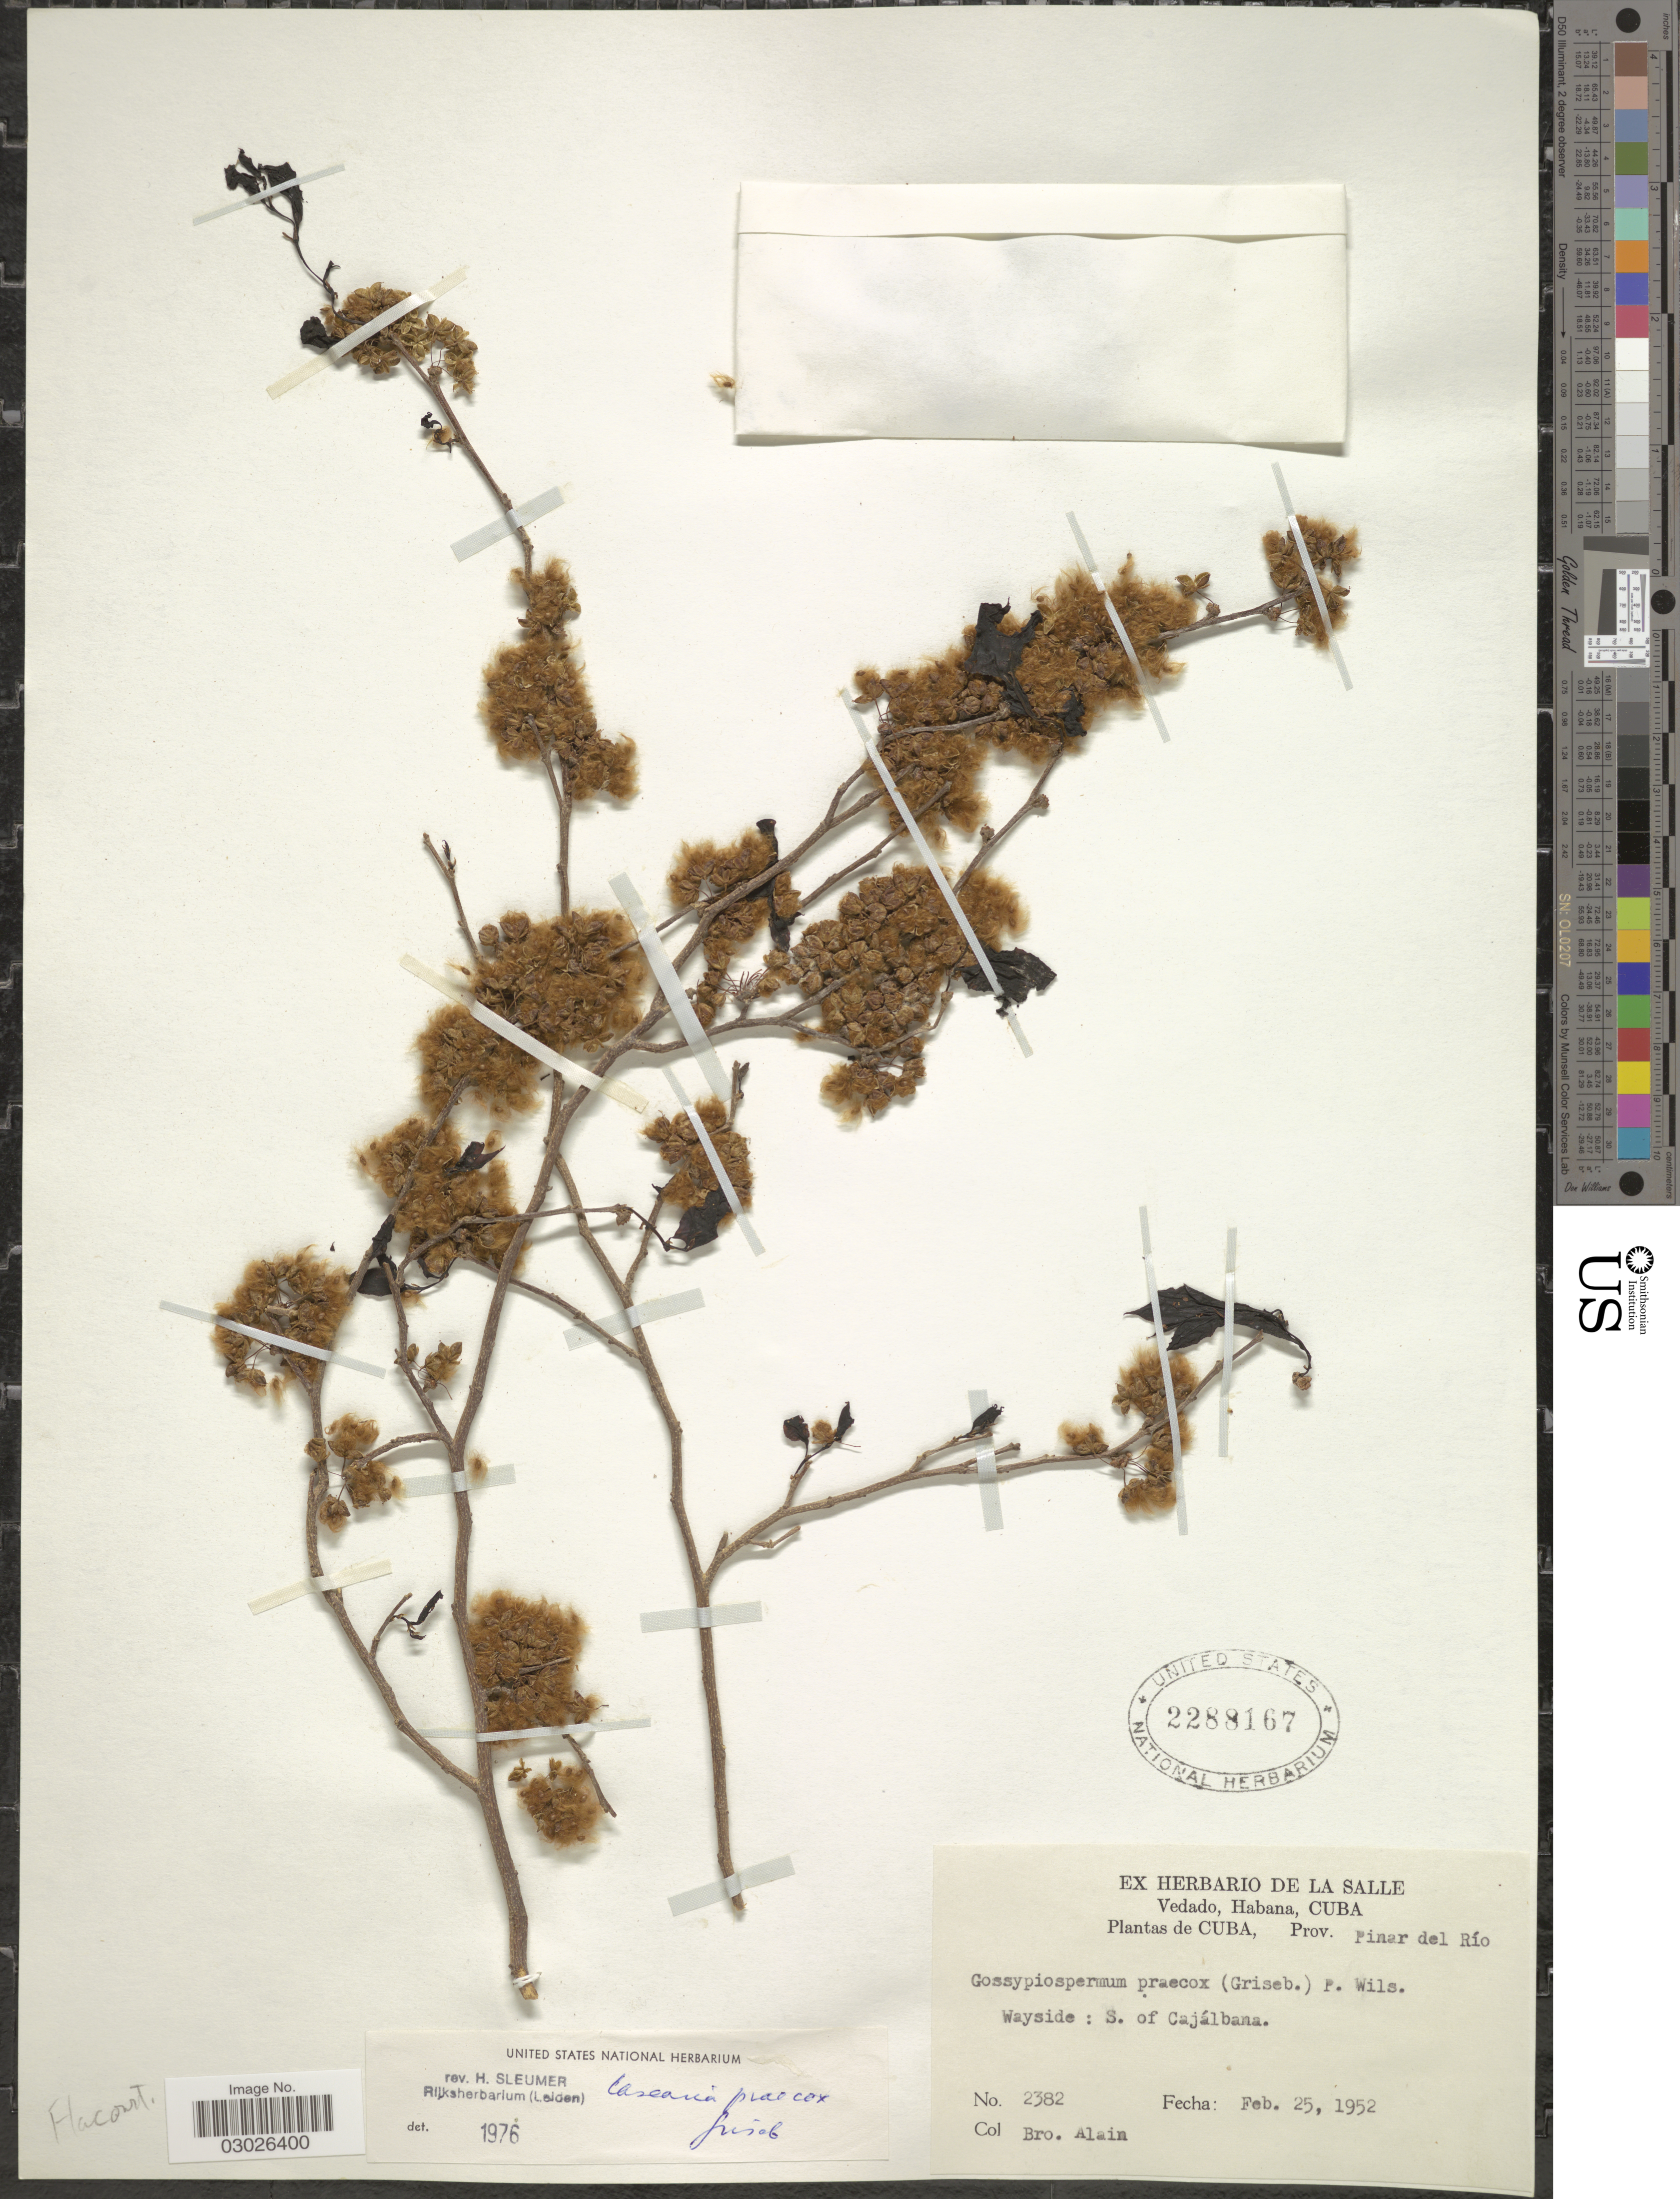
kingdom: Plantae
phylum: Tracheophyta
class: Magnoliopsida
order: Malpighiales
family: Salicaceae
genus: Casearia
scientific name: Casearia praecox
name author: Griseb.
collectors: A. H. Liogier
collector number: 2382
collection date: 1952-02-25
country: Cuba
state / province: Pinar del Río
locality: Prov. Pinar del Río. Wayside: S. of Cajálbana.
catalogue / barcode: US 2288167